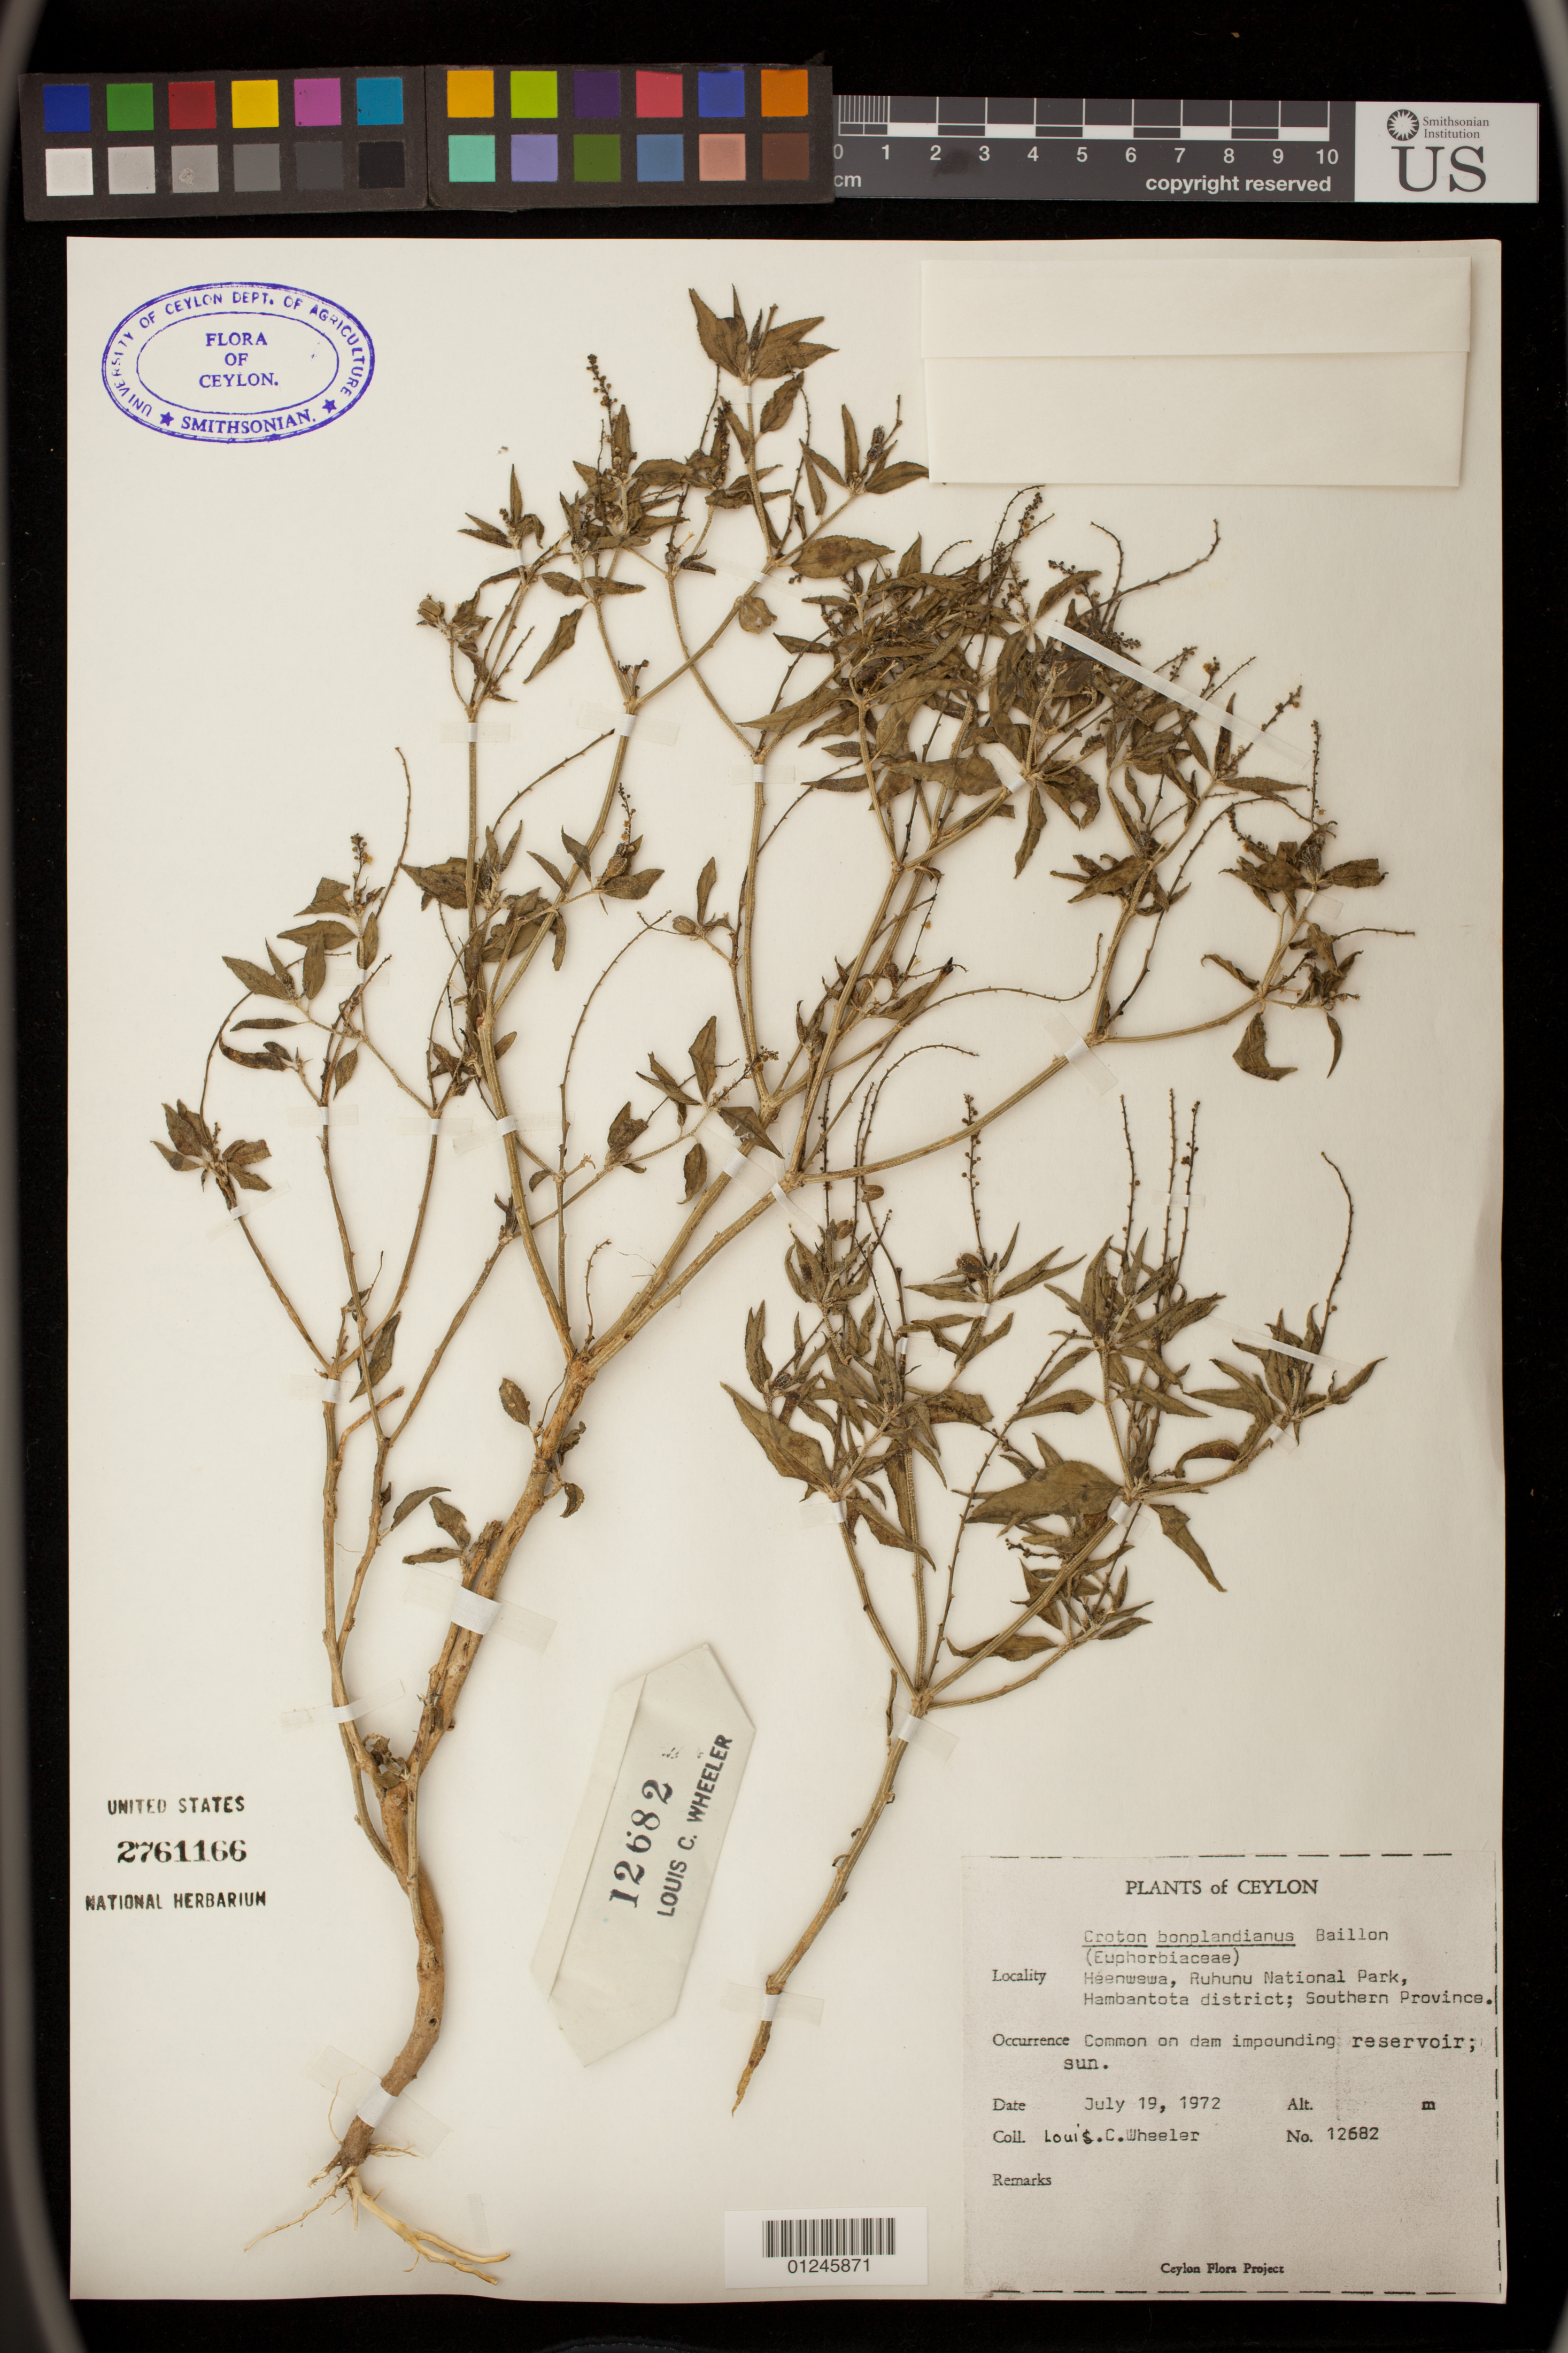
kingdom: Plantae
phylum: Tracheophyta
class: Magnoliopsida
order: Malpighiales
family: Euphorbiaceae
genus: Croton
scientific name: Croton bonplandianus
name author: Baill.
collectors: L. C. Wheeler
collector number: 12682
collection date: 1972-07-19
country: Sri Lanka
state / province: Southern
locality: dam impounding reservoir.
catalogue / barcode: US 2761166